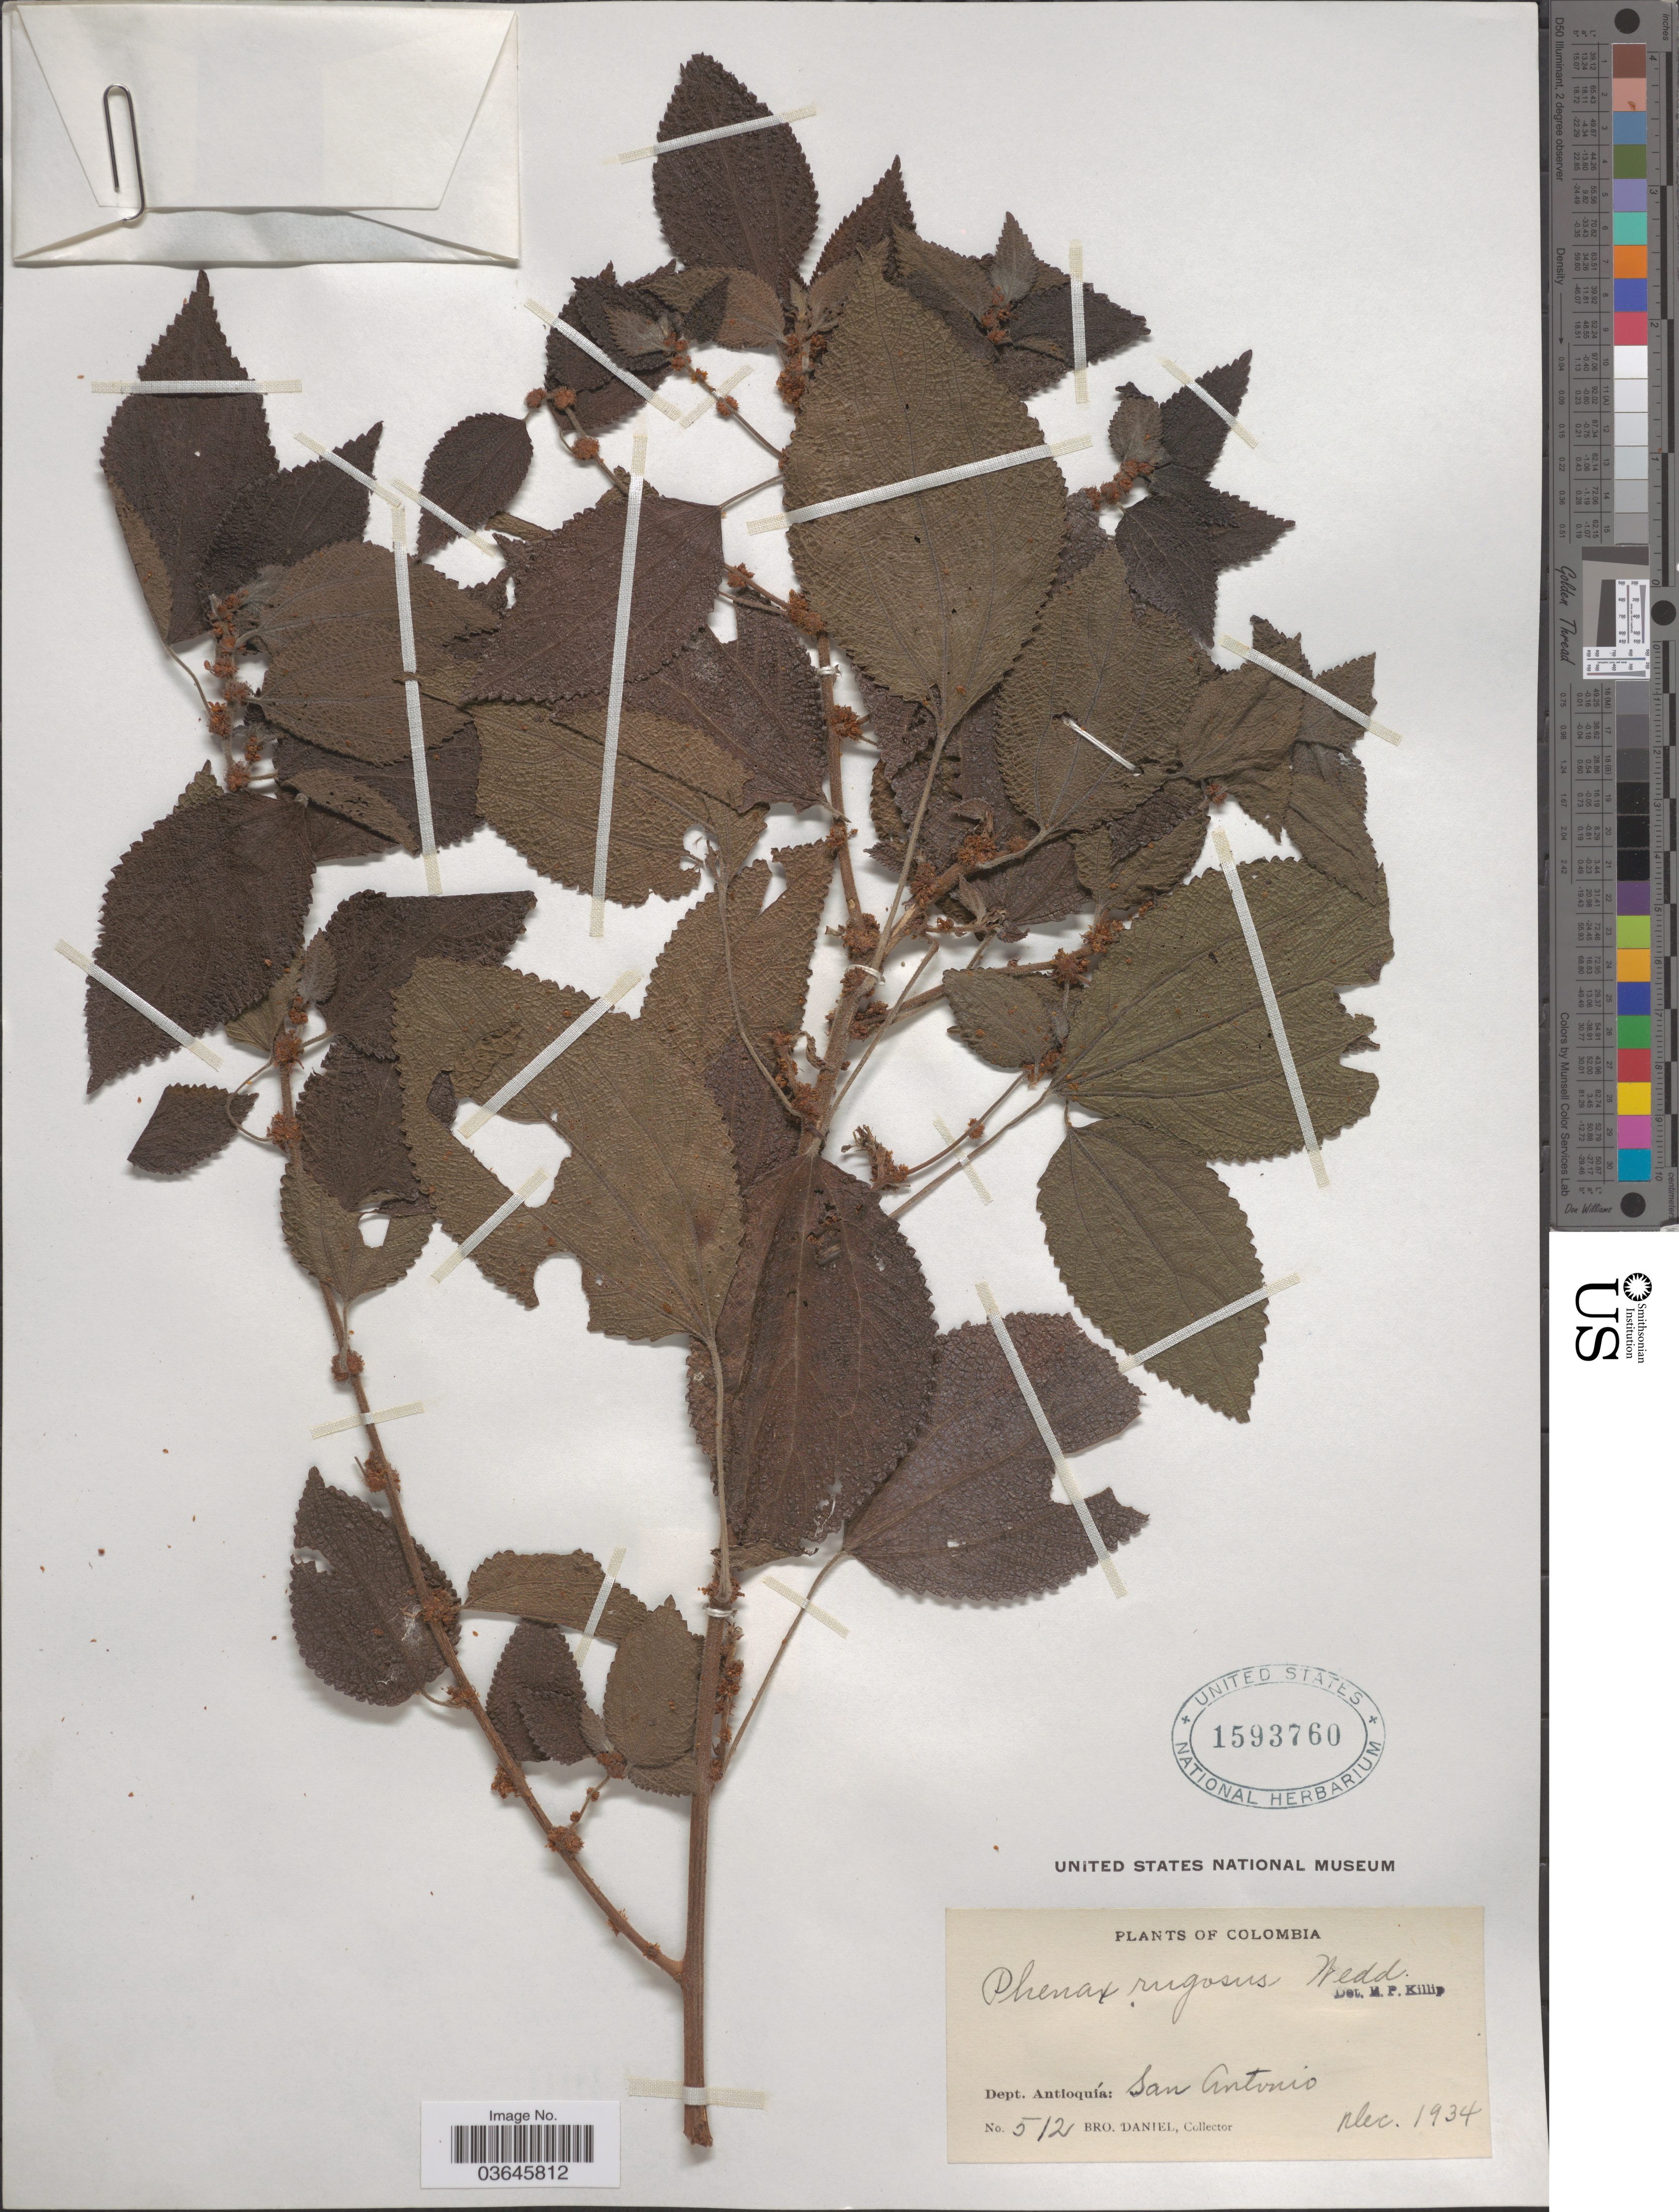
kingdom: Plantae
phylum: Tracheophyta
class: Magnoliopsida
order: Rosales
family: Urticaceae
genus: Phenax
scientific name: Phenax rugosus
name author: (Poir.) Wedd.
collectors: Bro. Daniel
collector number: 512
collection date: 1934-12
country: Colombia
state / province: Antioquia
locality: Dept. Antioquía: San Antonio.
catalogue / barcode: US 1593760